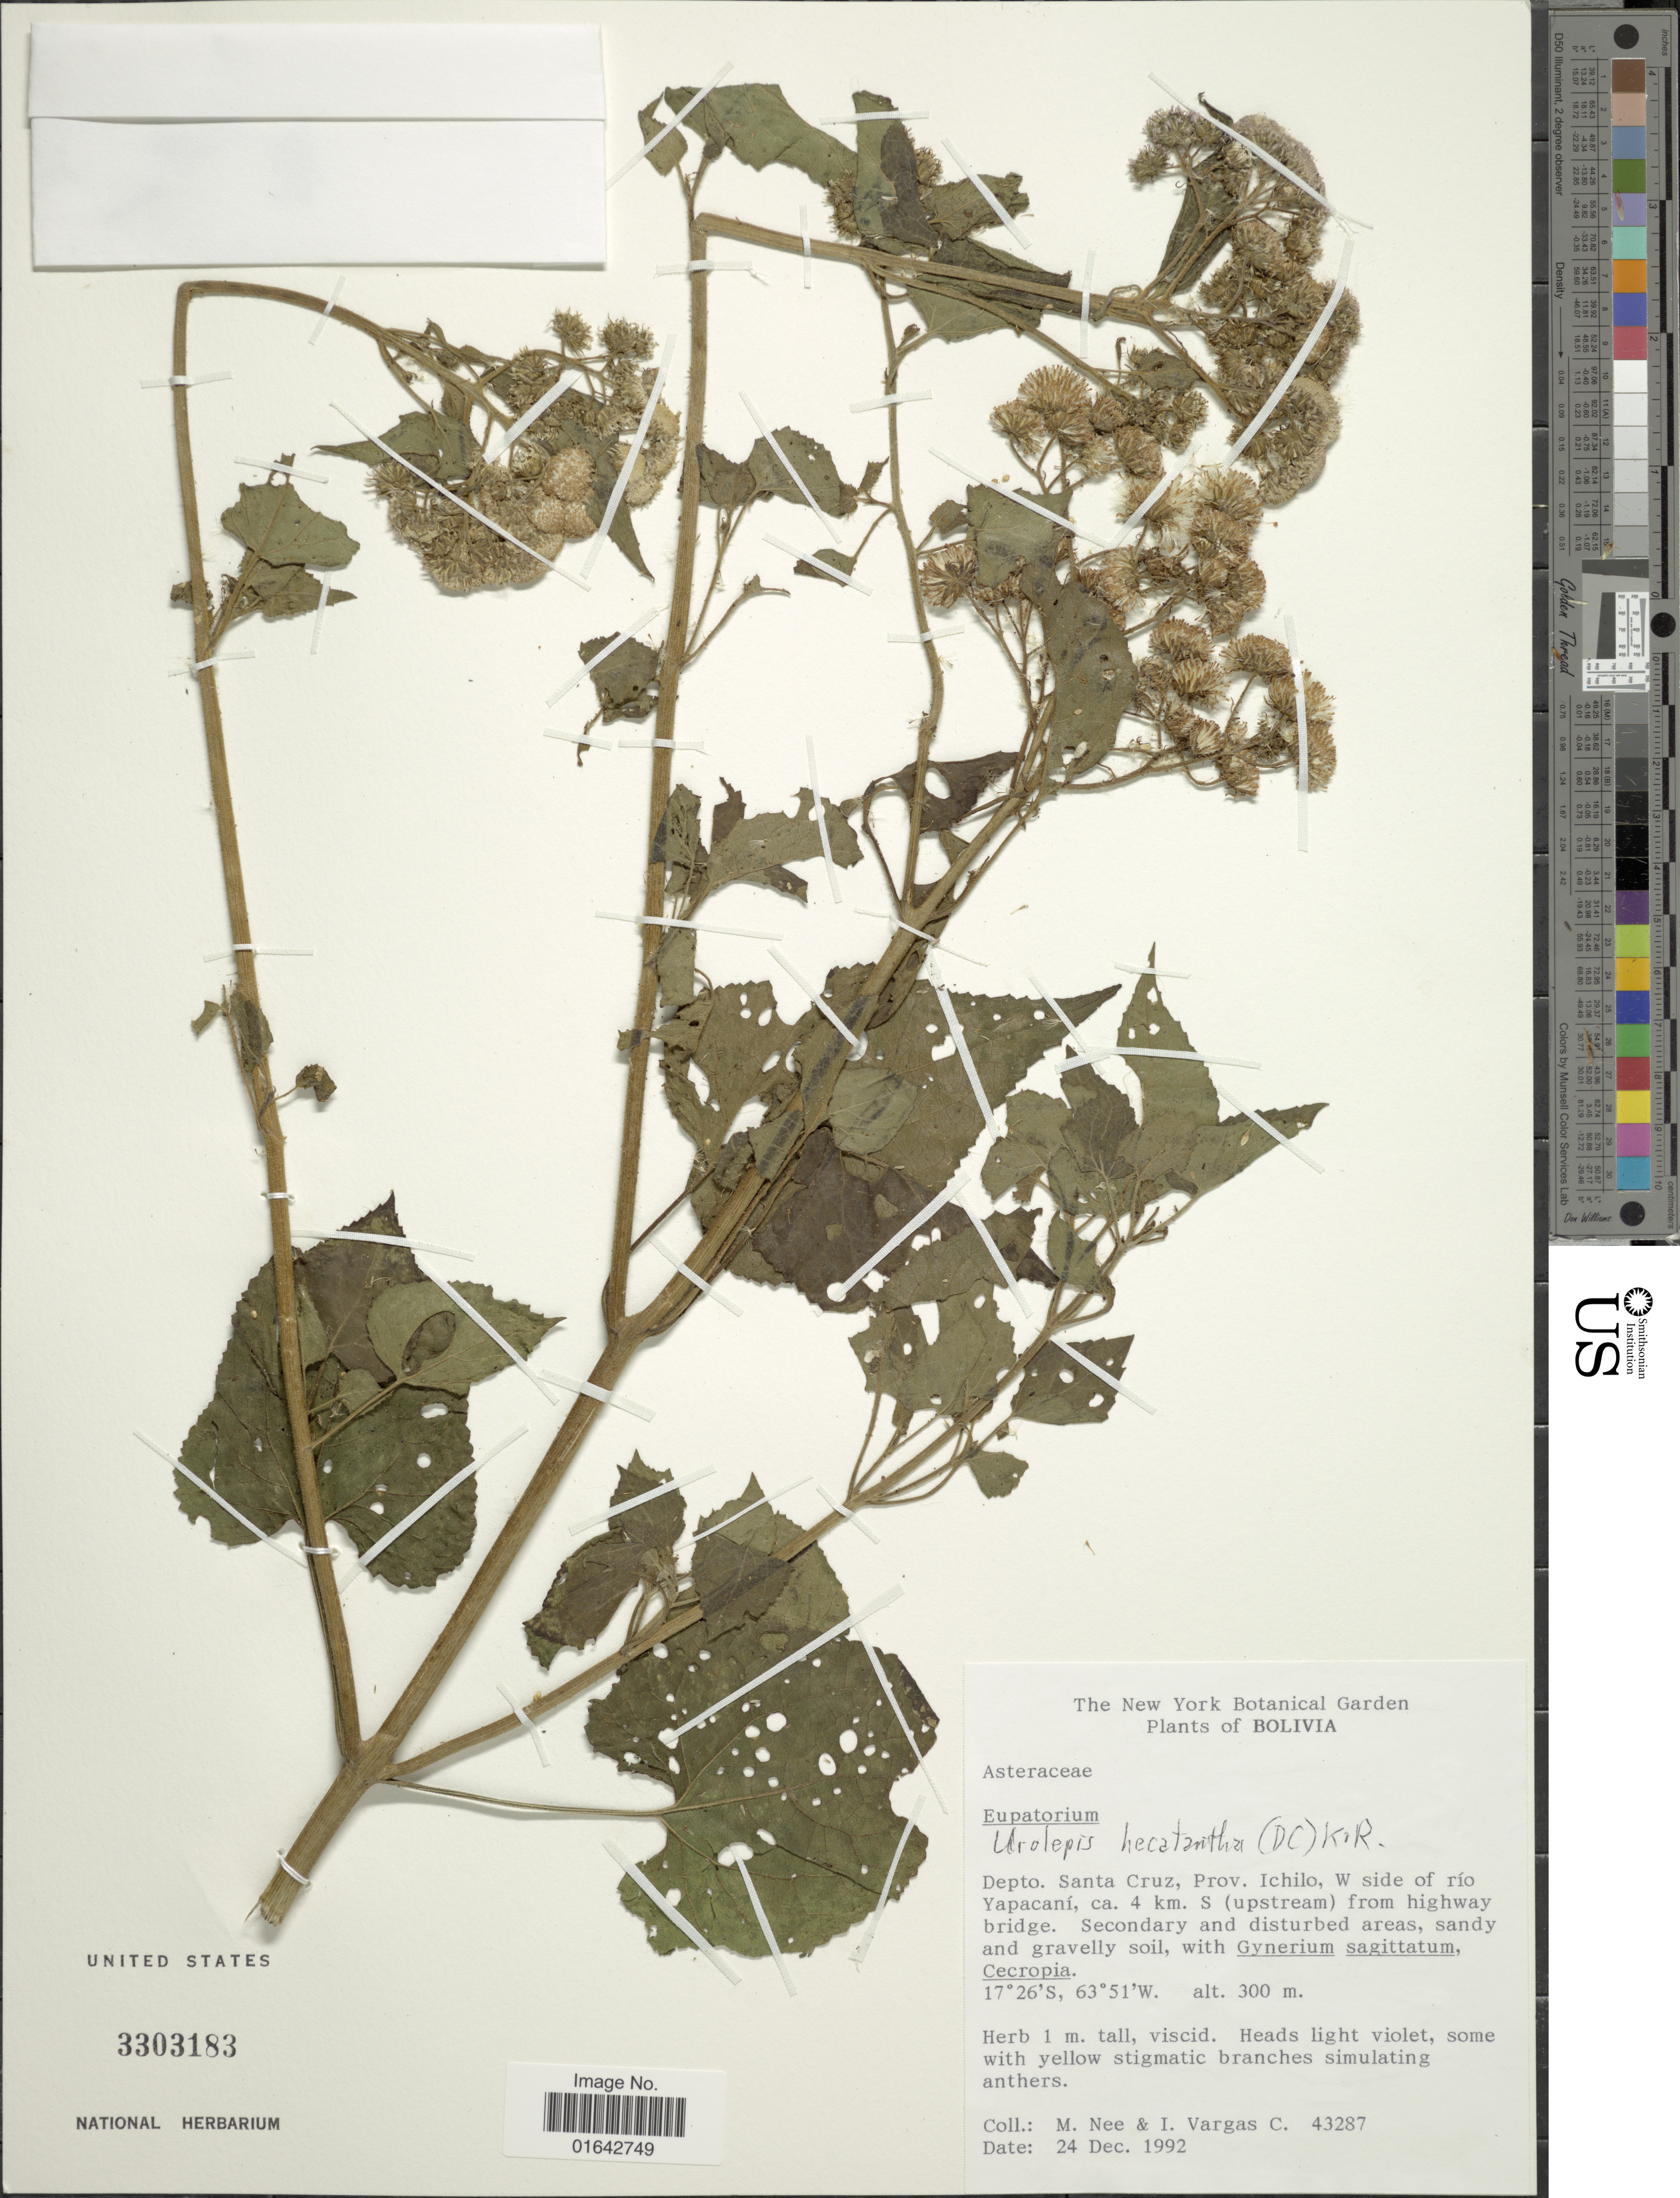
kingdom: Plantae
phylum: Tracheophyta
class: Magnoliopsida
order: Asterales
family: Asteraceae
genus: Urolepis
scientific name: Urolepis hecatantha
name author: (DC.) R.M. King & H. Rob.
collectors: M. Nee & C. I. Vargas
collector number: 43287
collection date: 1992-12-24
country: Bolivia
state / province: Santa Cruz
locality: Depto. Santa Cruz, Prov. Ichilo, W side of rio Yapacani, ca. 4 km. S (upstream) from highway bridge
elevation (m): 300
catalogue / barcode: US 3303183